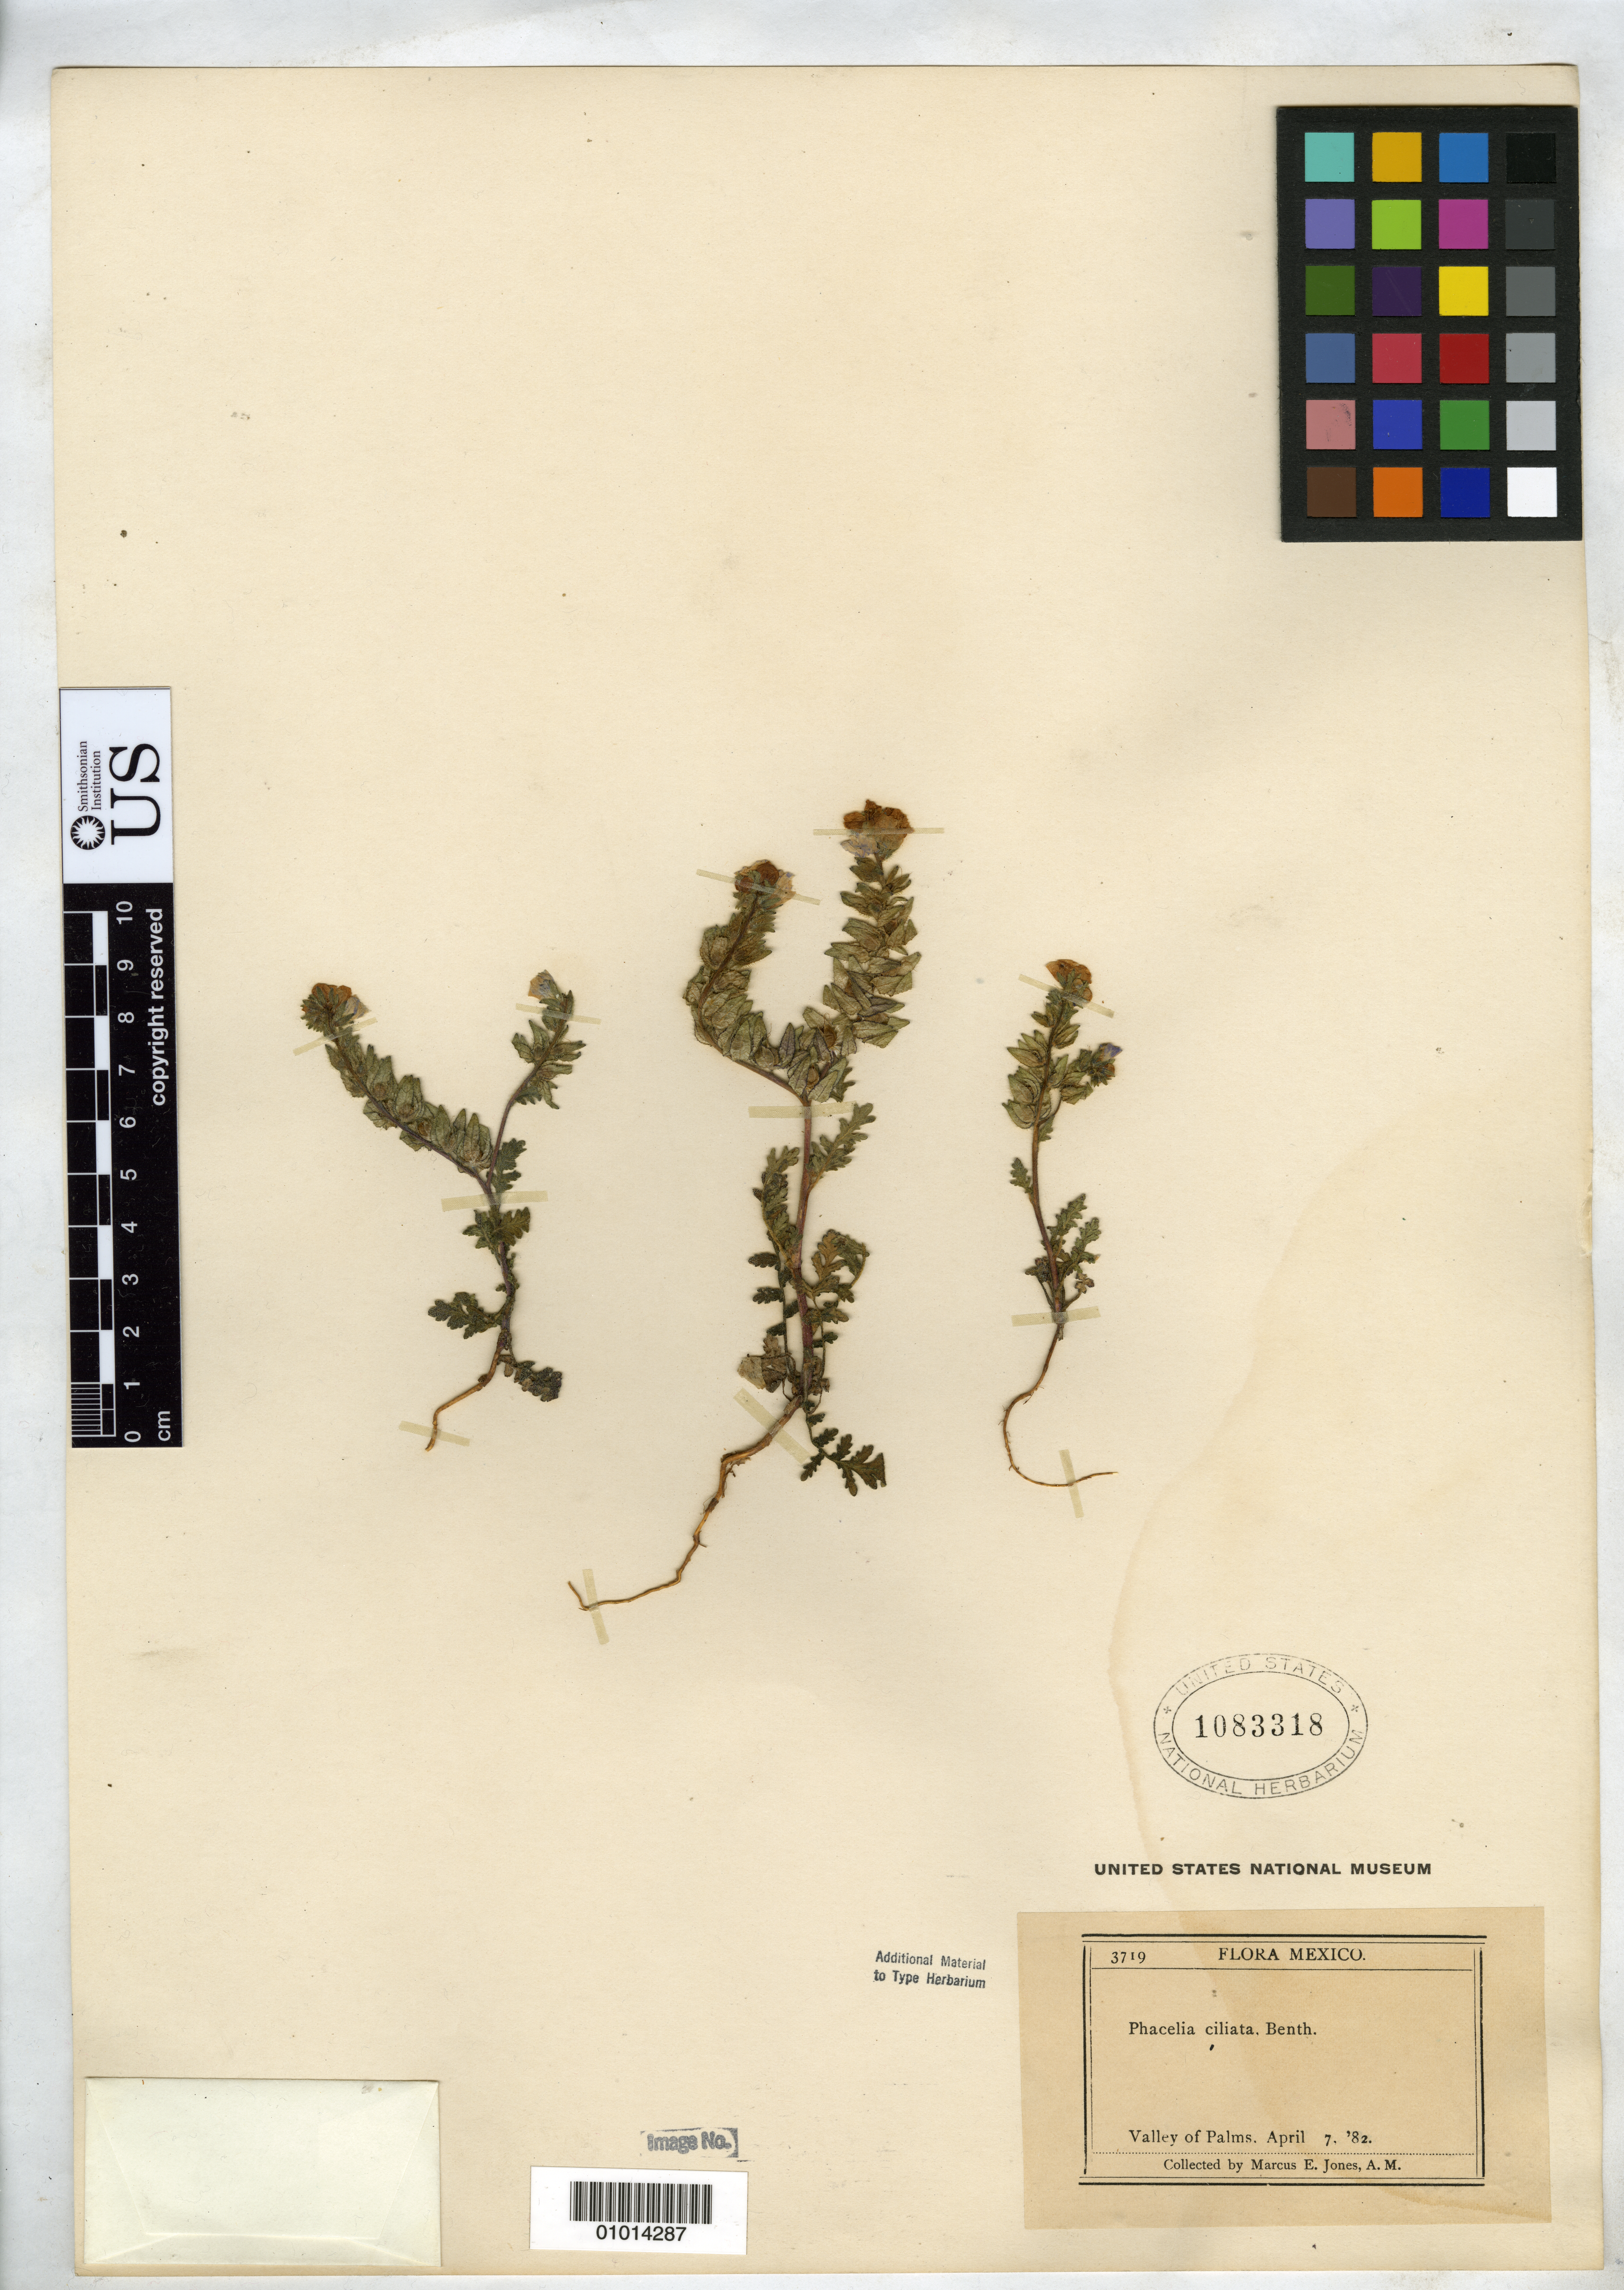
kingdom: Plantae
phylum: Tracheophyta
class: Magnoliopsida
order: Boraginales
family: Hydrophyllaceae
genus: Phacelia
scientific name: Phacelia ciliata var. mexicana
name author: Brand in Engl.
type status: Syntype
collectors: M. E. Jones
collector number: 3719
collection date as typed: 07 Apr 1882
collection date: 1882-04-07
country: Mexico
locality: Valley of Palms.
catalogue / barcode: US 1083318